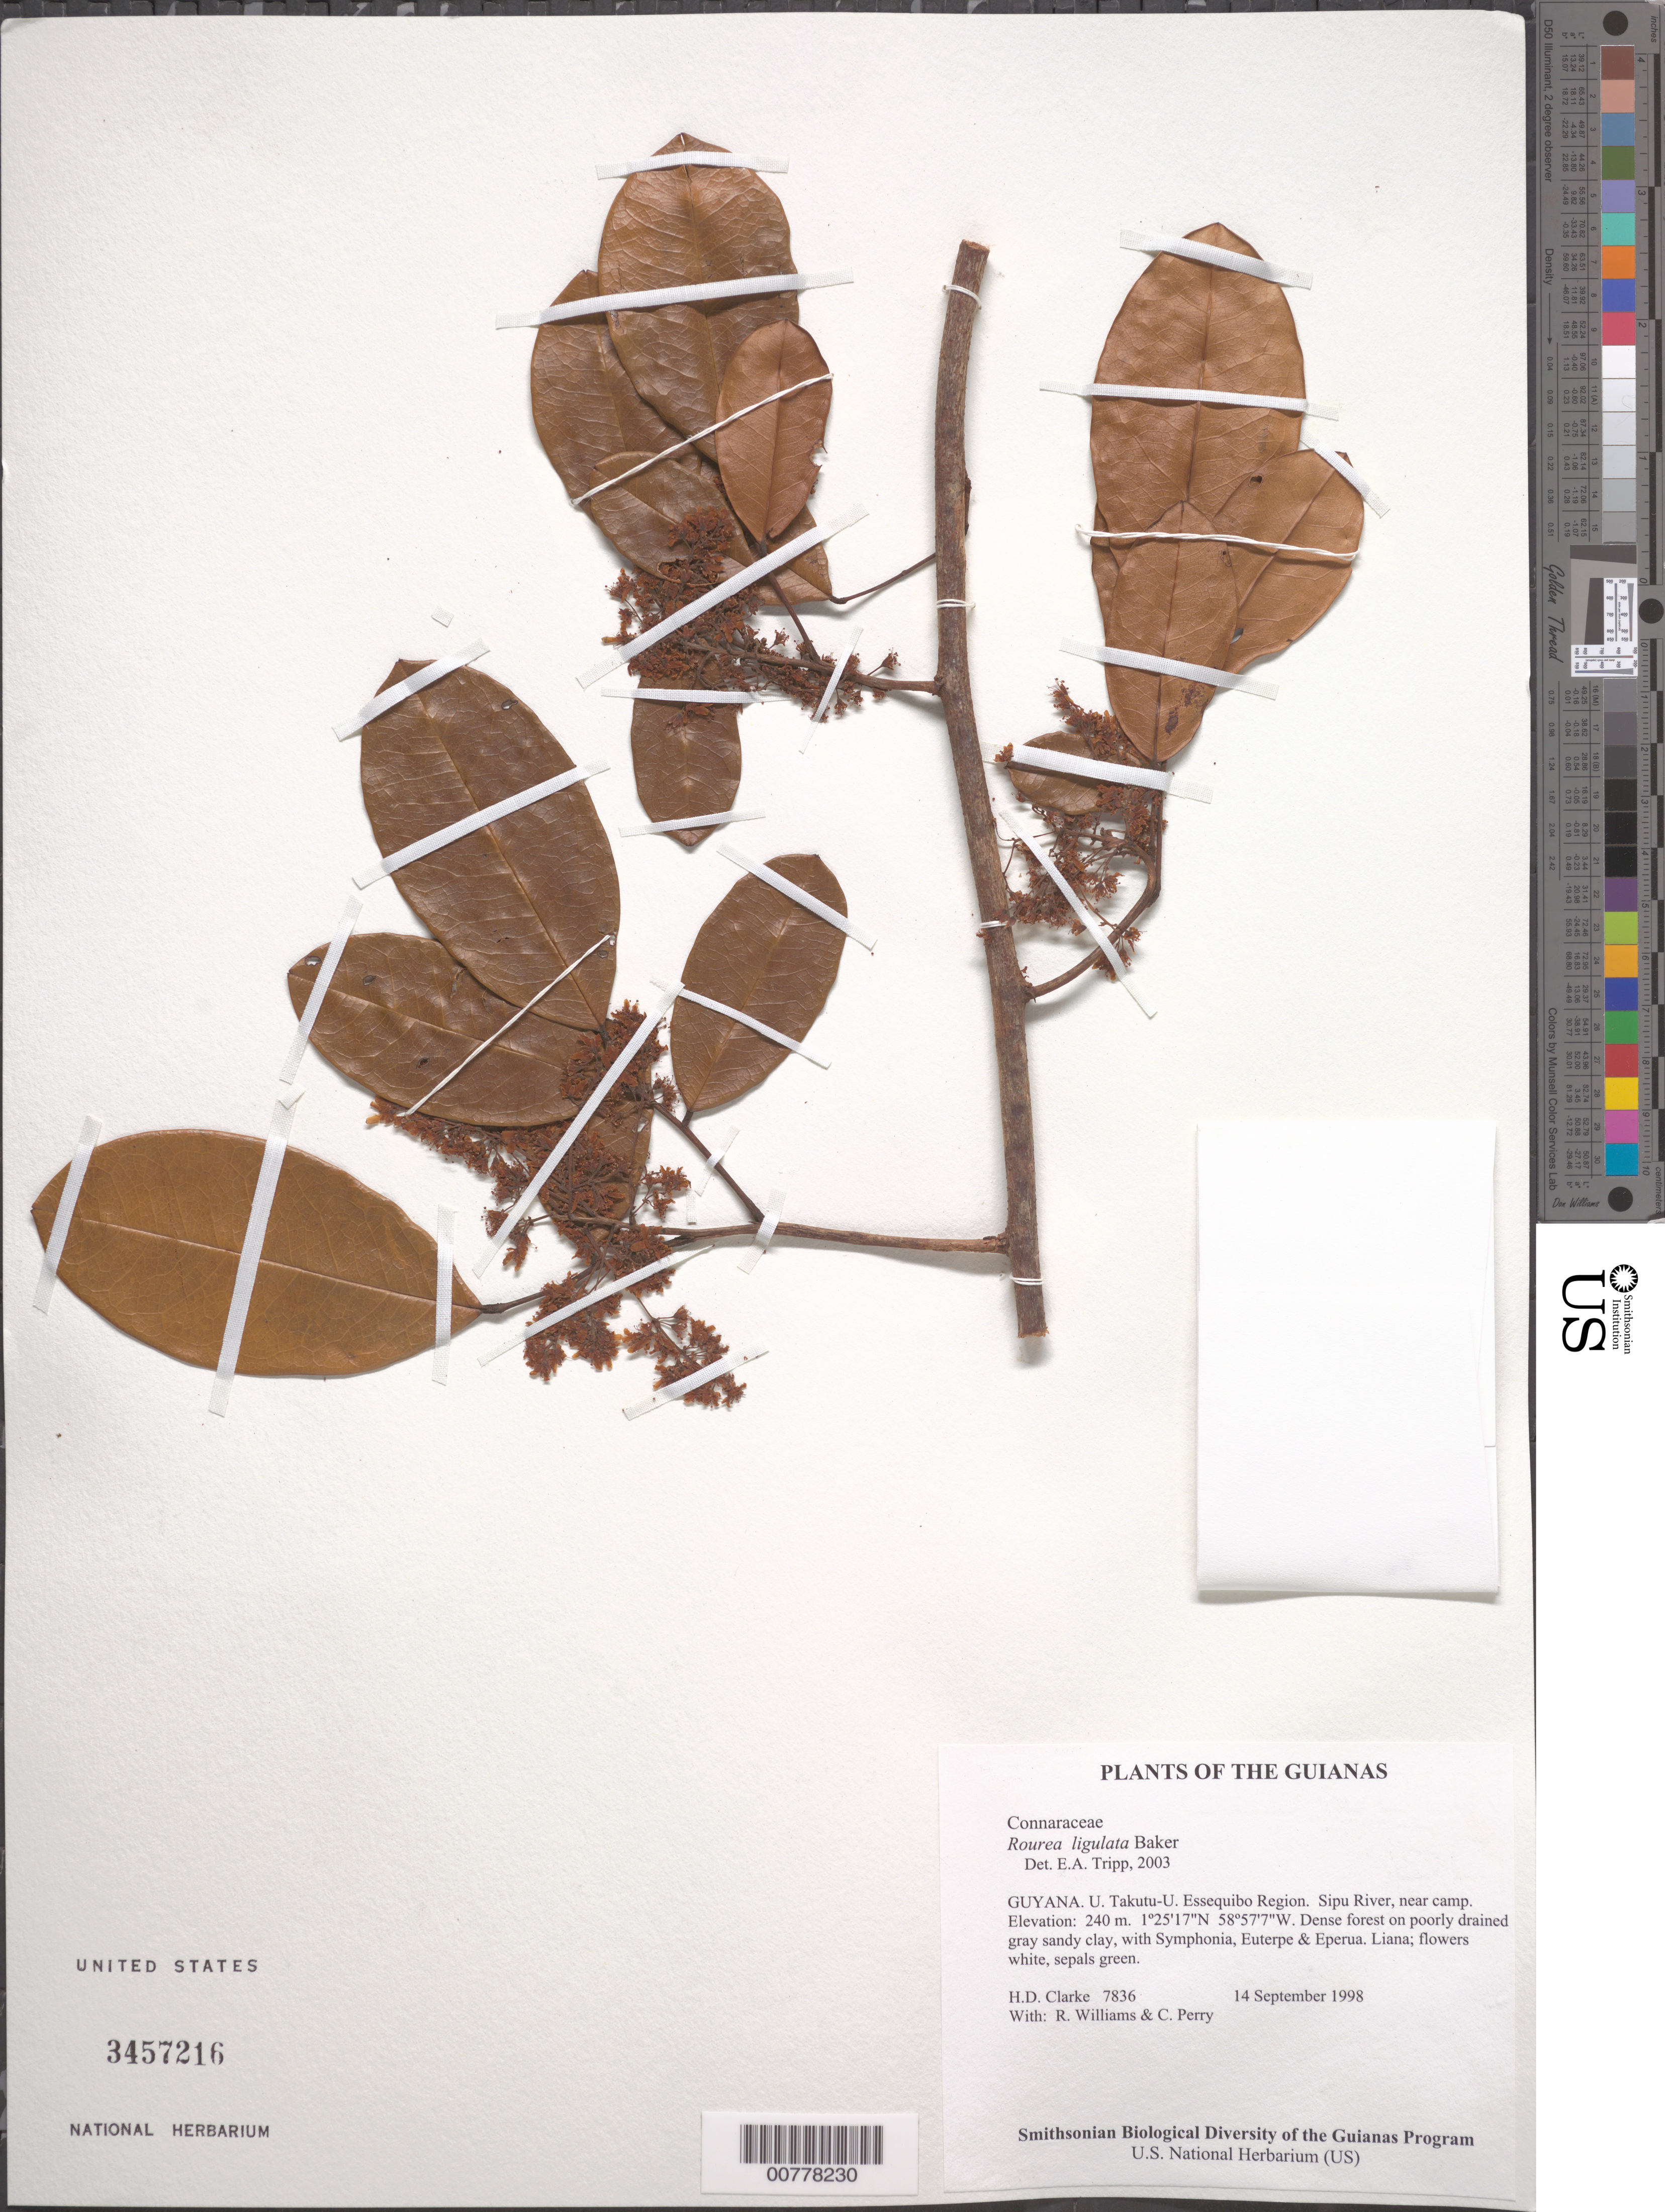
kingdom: Plantae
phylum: Tracheophyta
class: Magnoliopsida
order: Oxalidales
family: Connaraceae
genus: Rourea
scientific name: Rourea ligulata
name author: Baker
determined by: Tripp, Erin A.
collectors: H. D. Clarke, R. Williams & C. Perry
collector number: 7836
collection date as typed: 14 September 1998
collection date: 1998-09-14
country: Guyana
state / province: U. Takutu-U. Essequibo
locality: Sipu River, near camp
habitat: Dense forest on poorly drained gray sandy clay, with Symphonia, Euterpe & Eperua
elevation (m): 240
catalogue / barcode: US 3457216